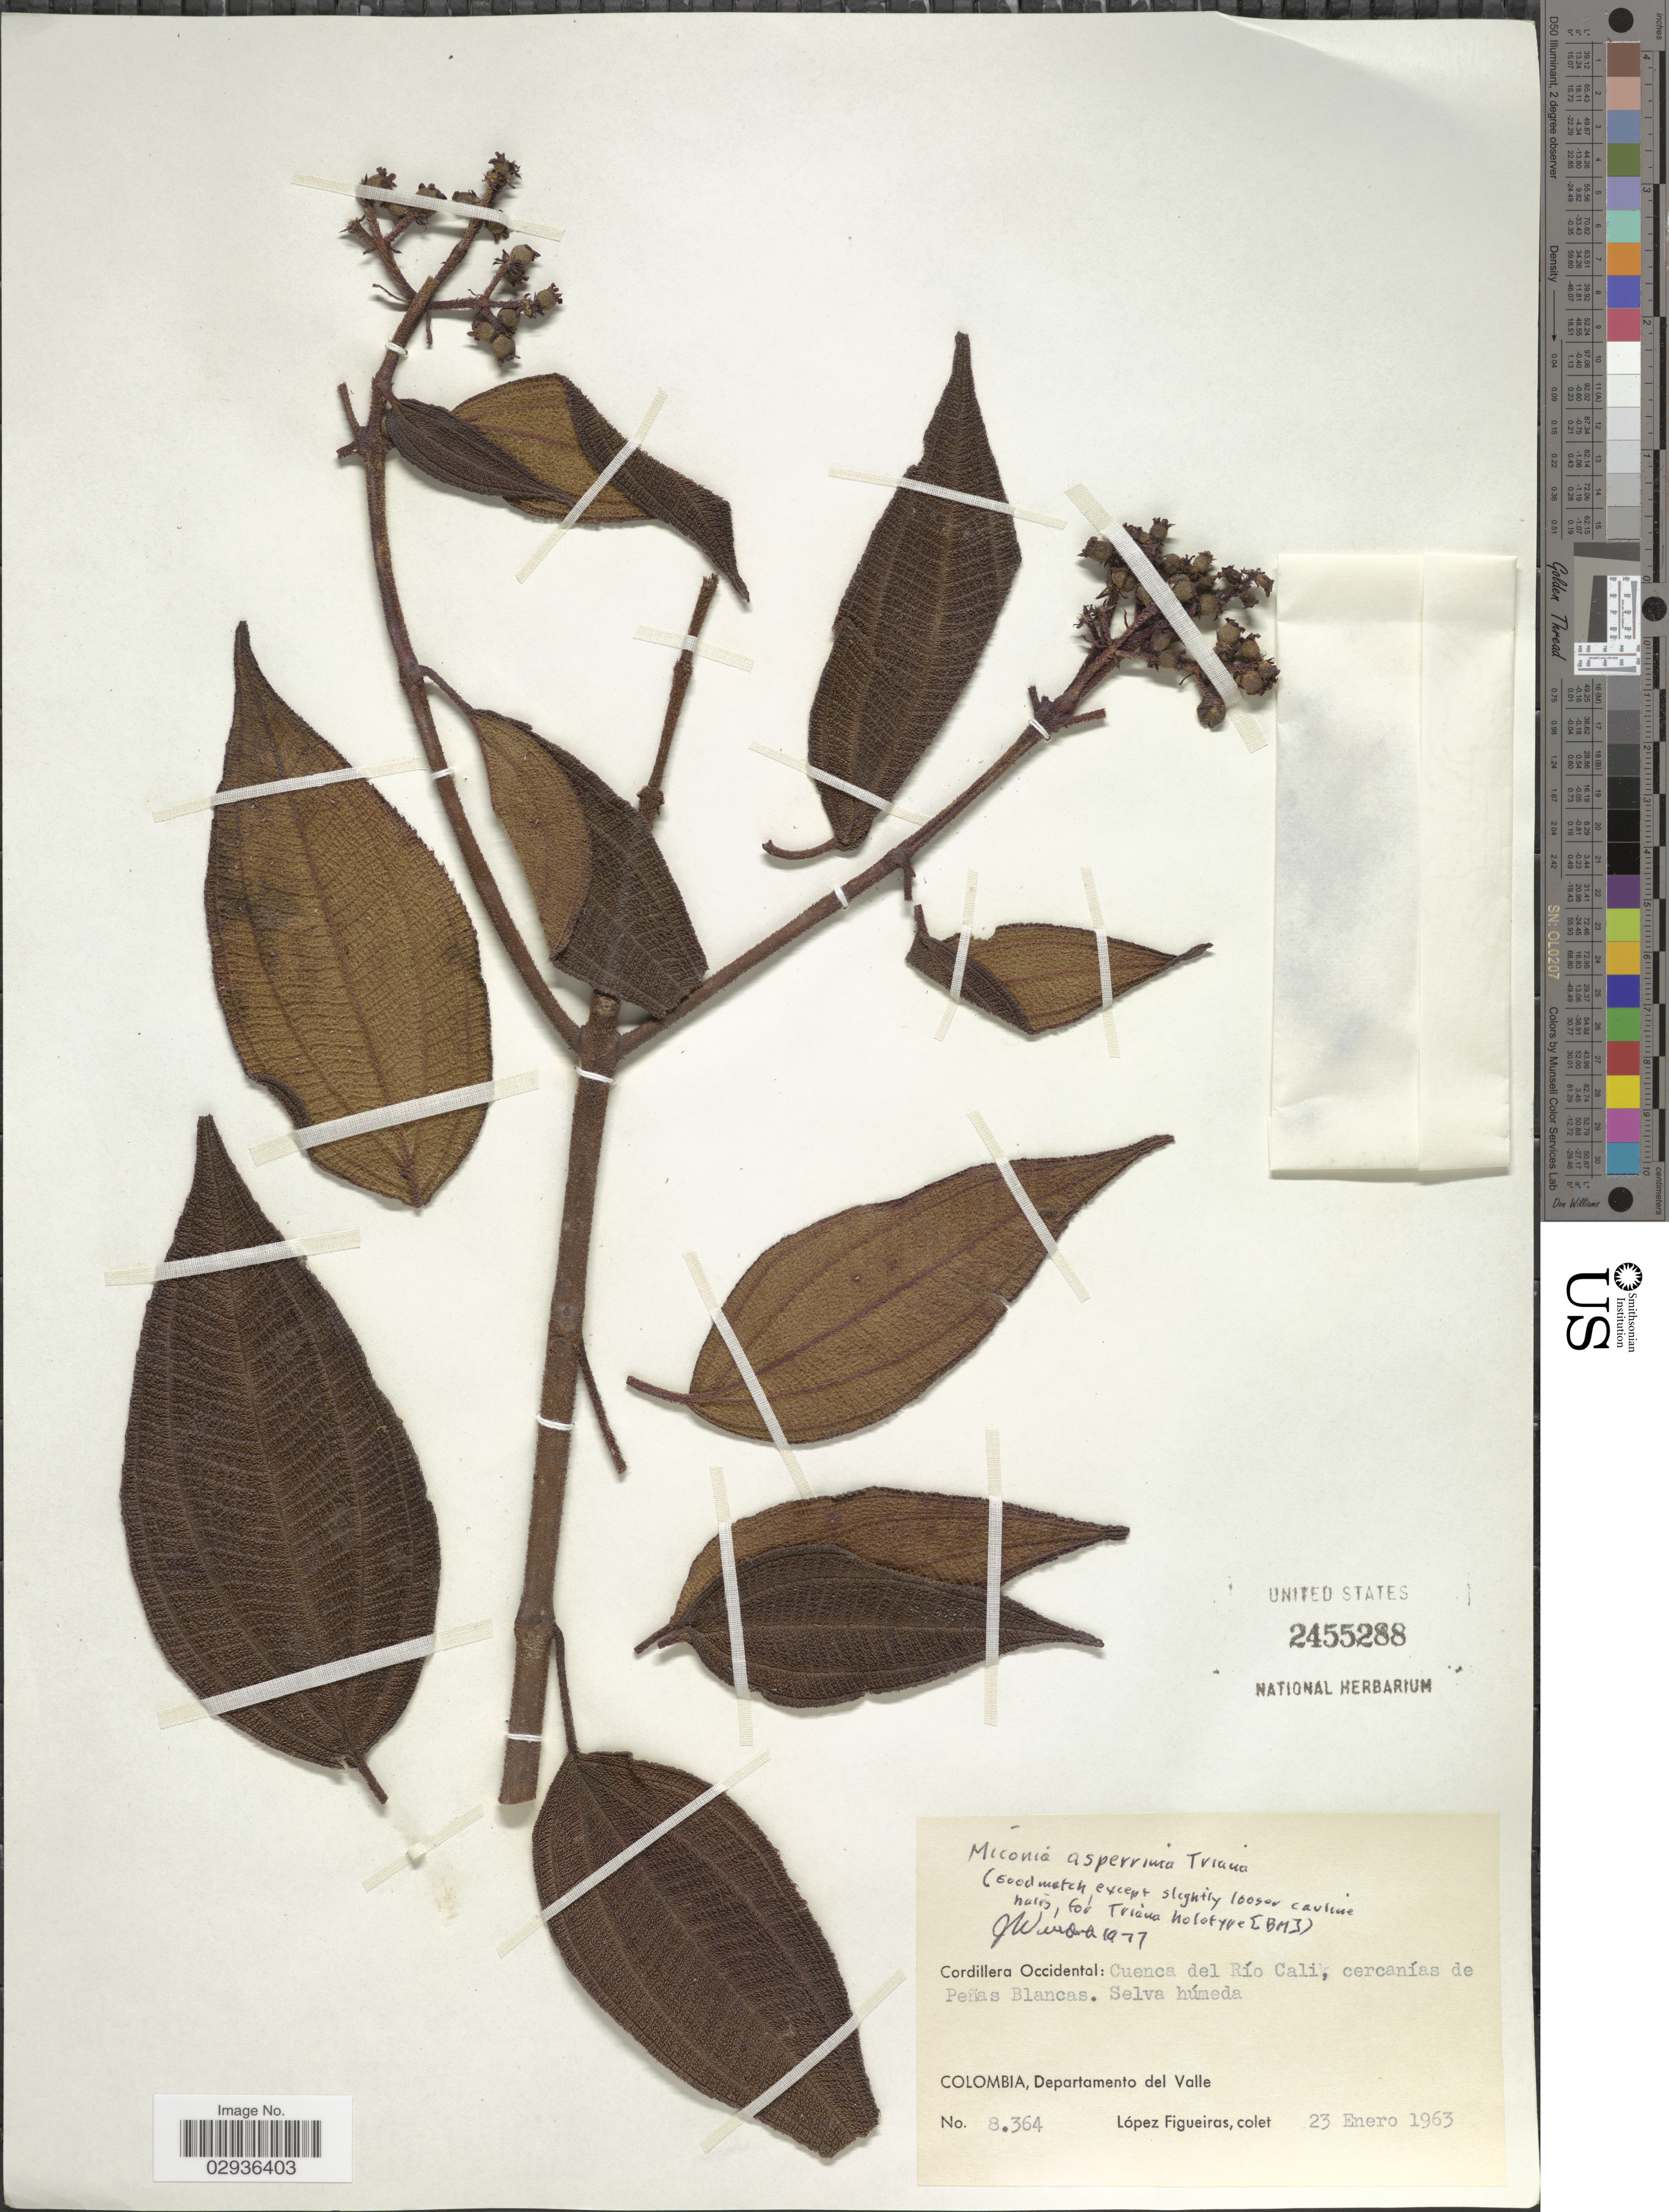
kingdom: Plantae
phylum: Tracheophyta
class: Magnoliopsida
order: Myrtales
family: Melastomataceae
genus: Miconia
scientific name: Miconia asperrima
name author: Triana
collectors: M. López Figueiras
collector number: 8364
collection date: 1963-01-23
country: Colombia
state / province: Valle del Cauca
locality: Cordillera Occidental: Cuenca del Río Cali, cercanías de Peñas Blancas. Departamento del Valle.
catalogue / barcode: US 2455288